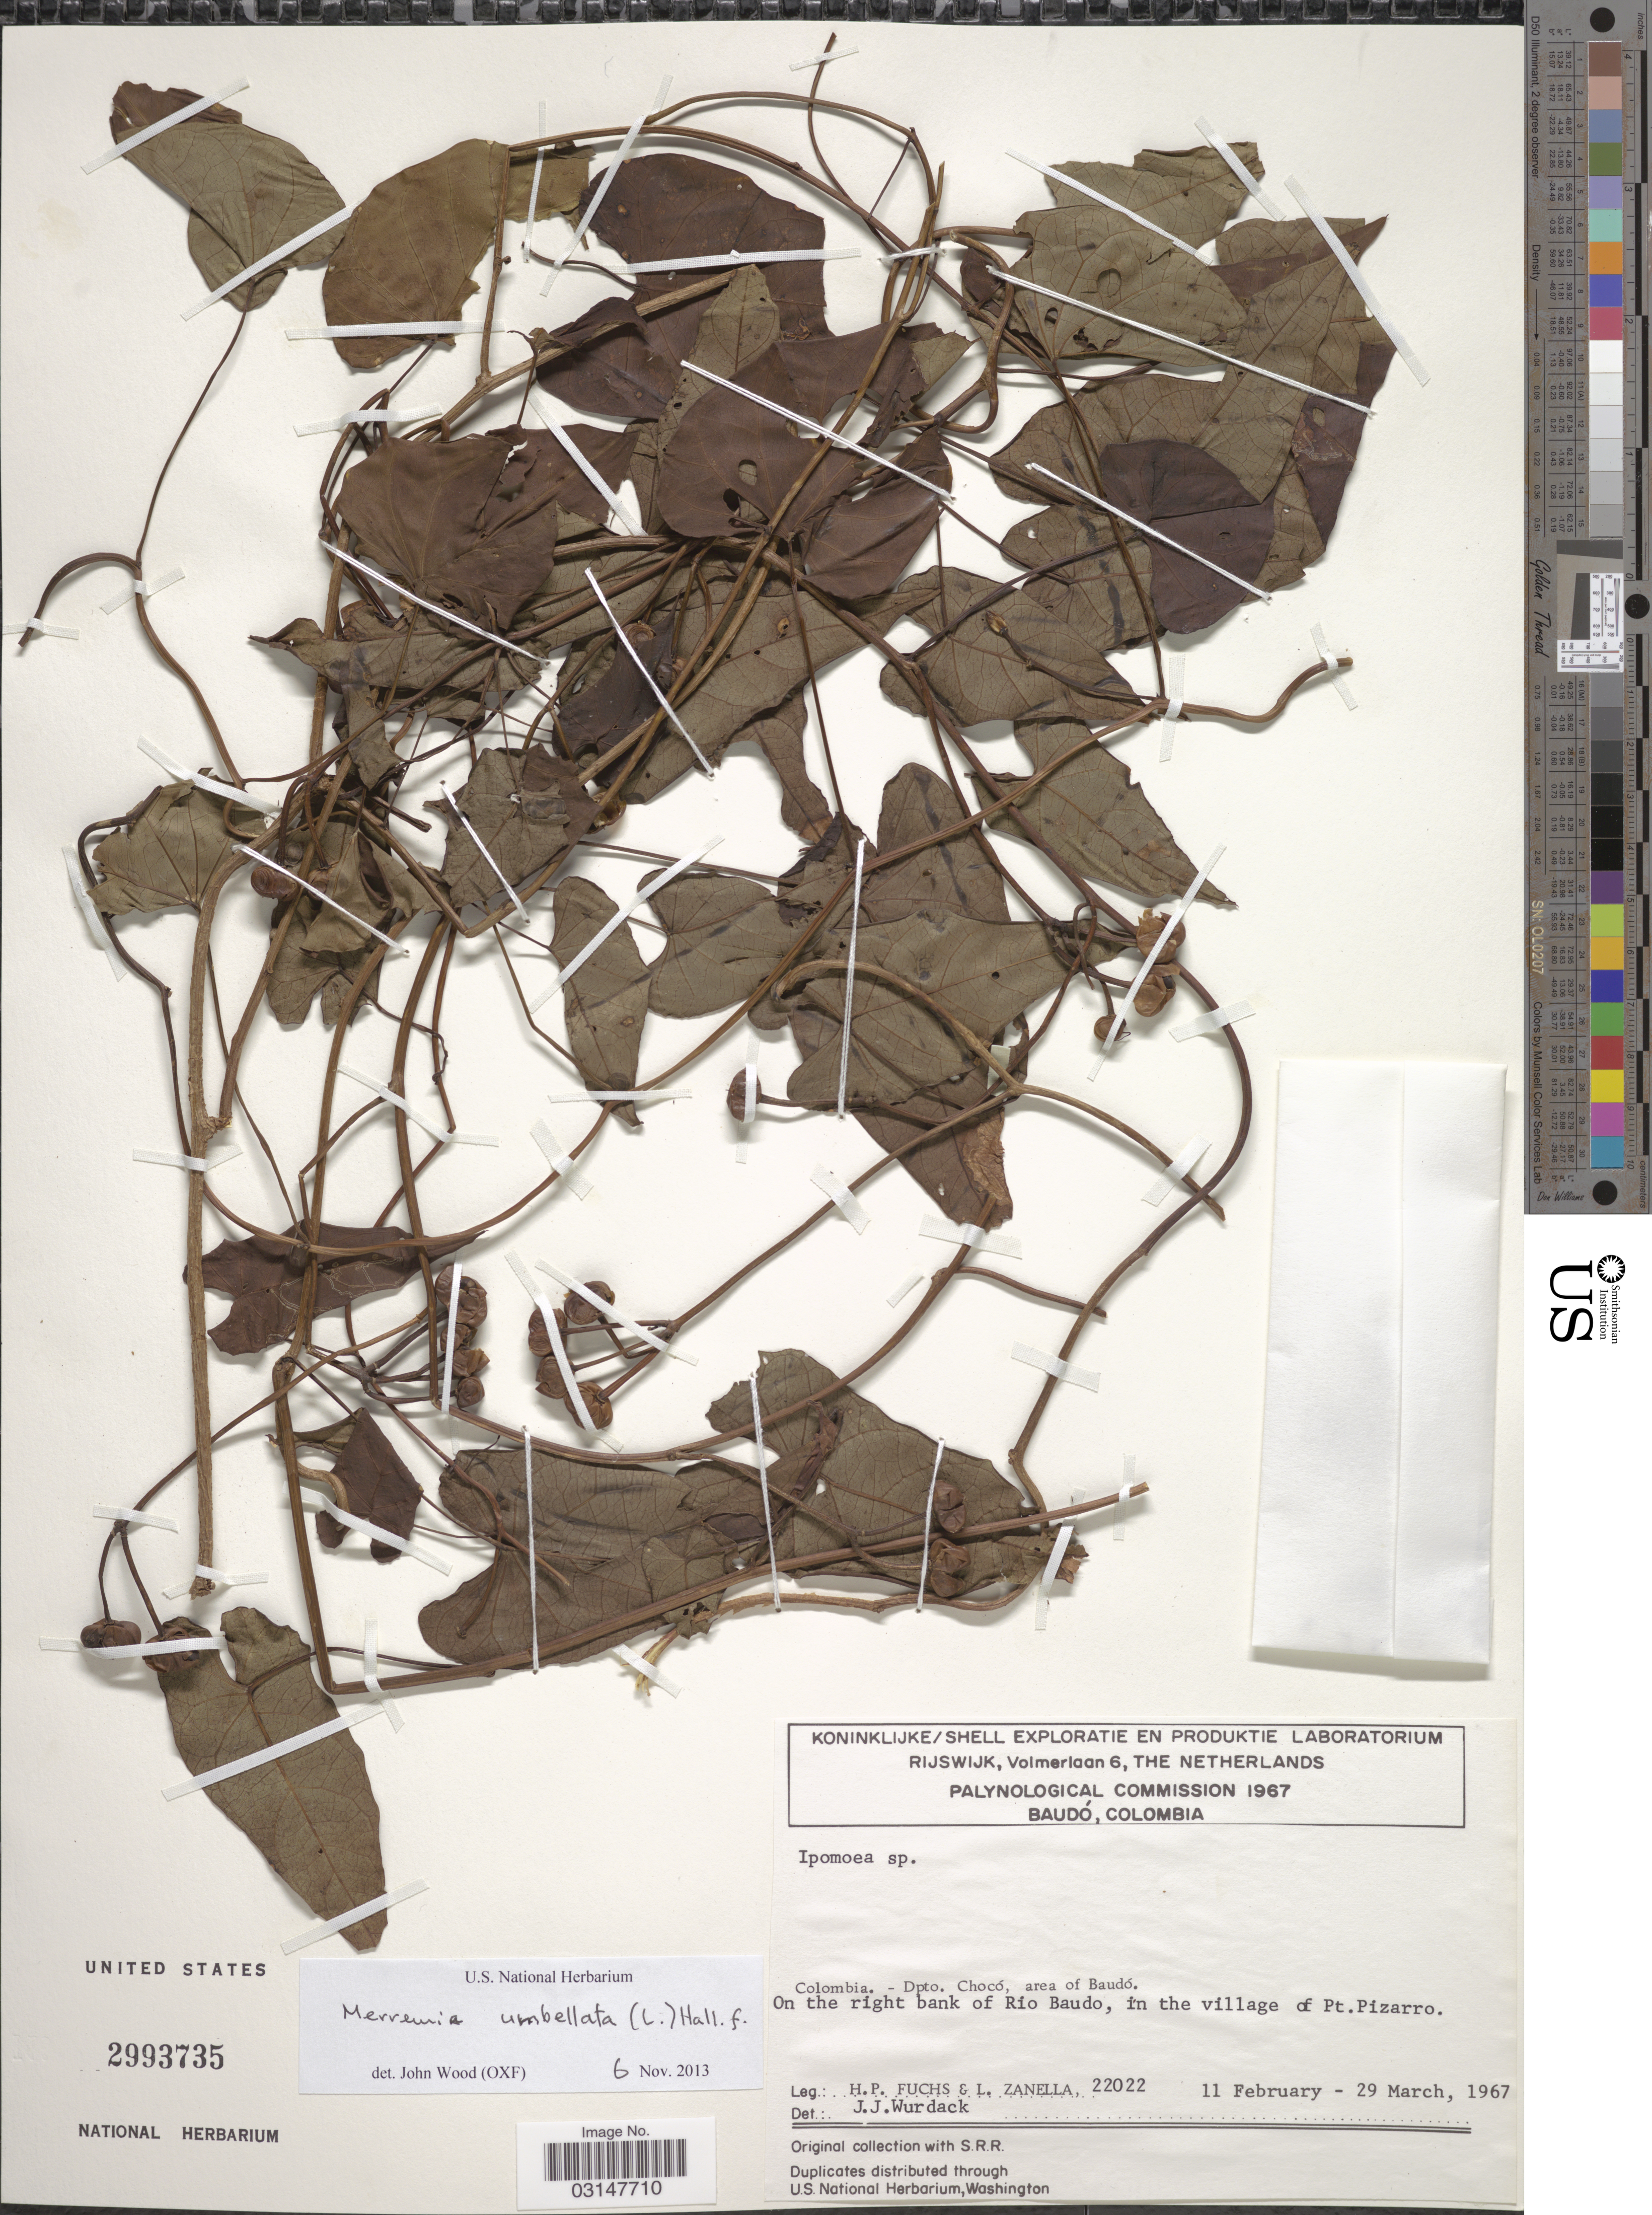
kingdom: Plantae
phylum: Tracheophyta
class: Magnoliopsida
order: Solanales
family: Convolvulaceae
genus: Camonea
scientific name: Camonea umbellata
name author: (L.) A. R. Simões & Staples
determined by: Strong, Mark T., (BOT), Smithsonian Institution - National Museum of Natural History (UNITED STATES)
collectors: H. P. Fuchs & L. Zanella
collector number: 22022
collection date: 1967-02-11/1967-03-29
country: Colombia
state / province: Chocó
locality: Dpto. Chocó, area of Baudó. On the right bank of Rio Baudo, in the village of Pt. Pizarro.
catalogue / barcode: US 2993735